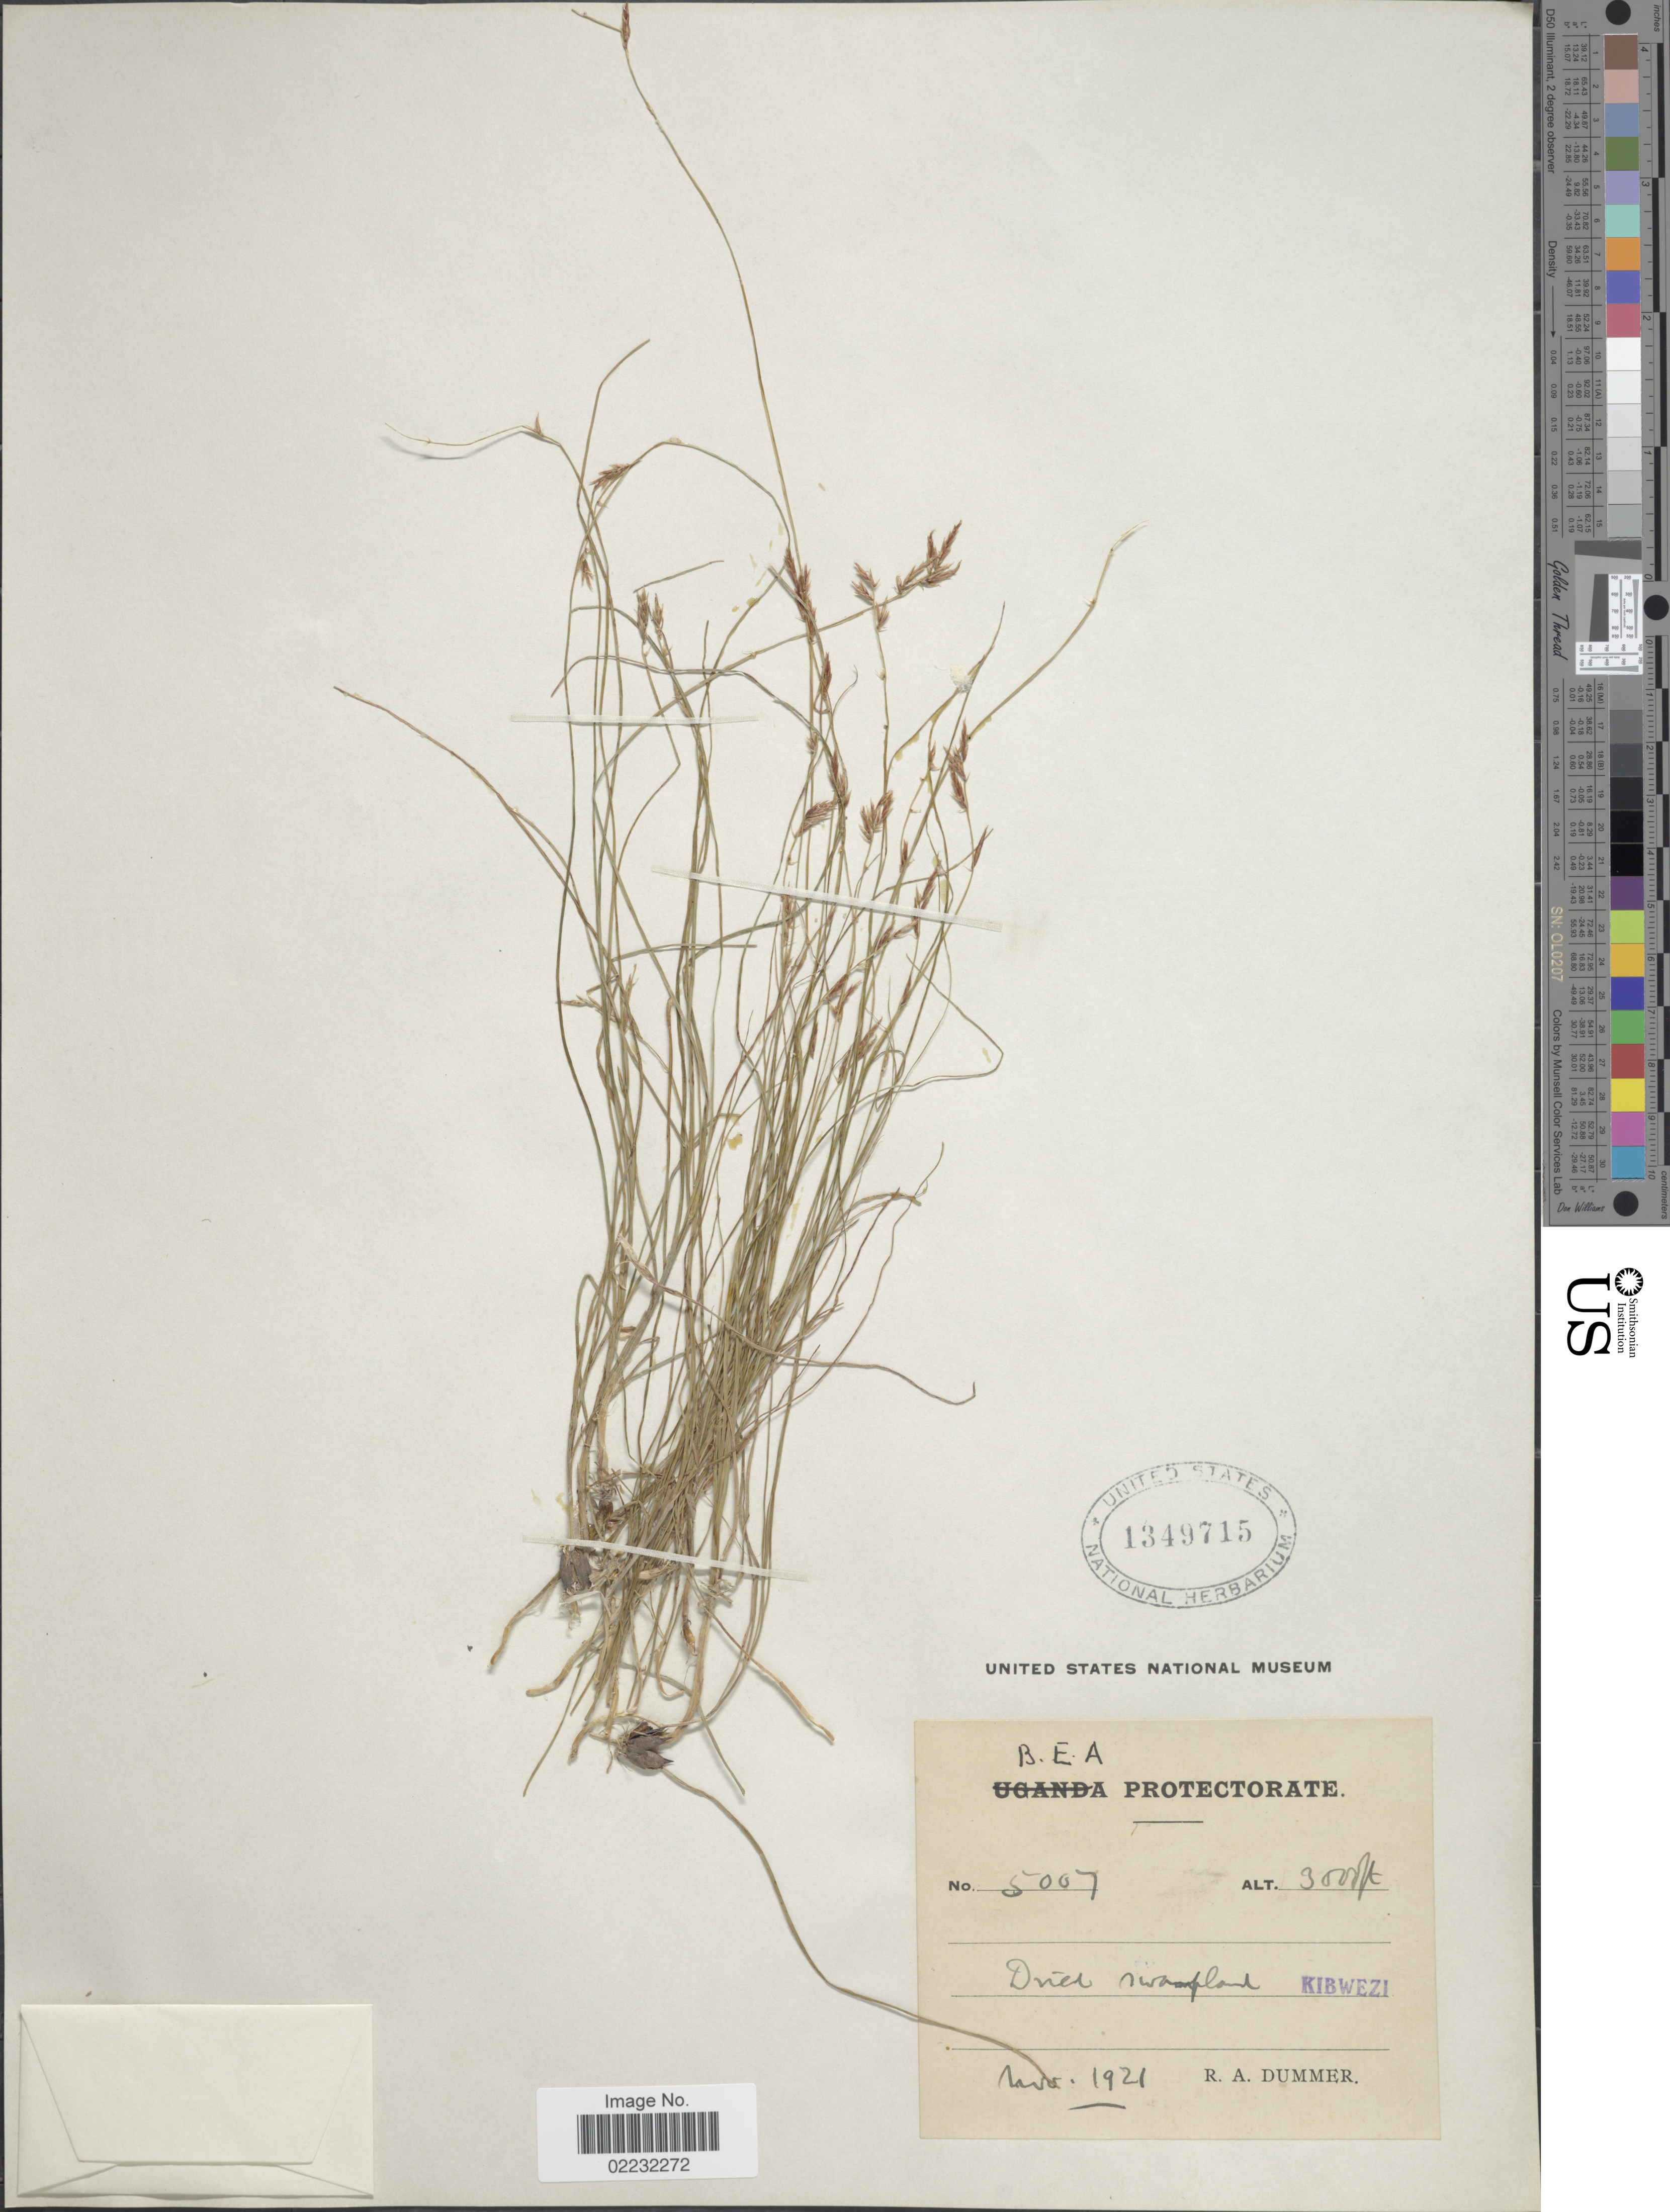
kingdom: Plantae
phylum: Tracheophyta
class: Liliopsida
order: Poales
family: Cyperaceae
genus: Cyperus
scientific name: Cyperus sp.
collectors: R. Dümmer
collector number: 5007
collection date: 1921-11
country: Kenya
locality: B.E.A., dried swampland, Kibwezi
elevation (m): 914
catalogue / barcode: US 1349715